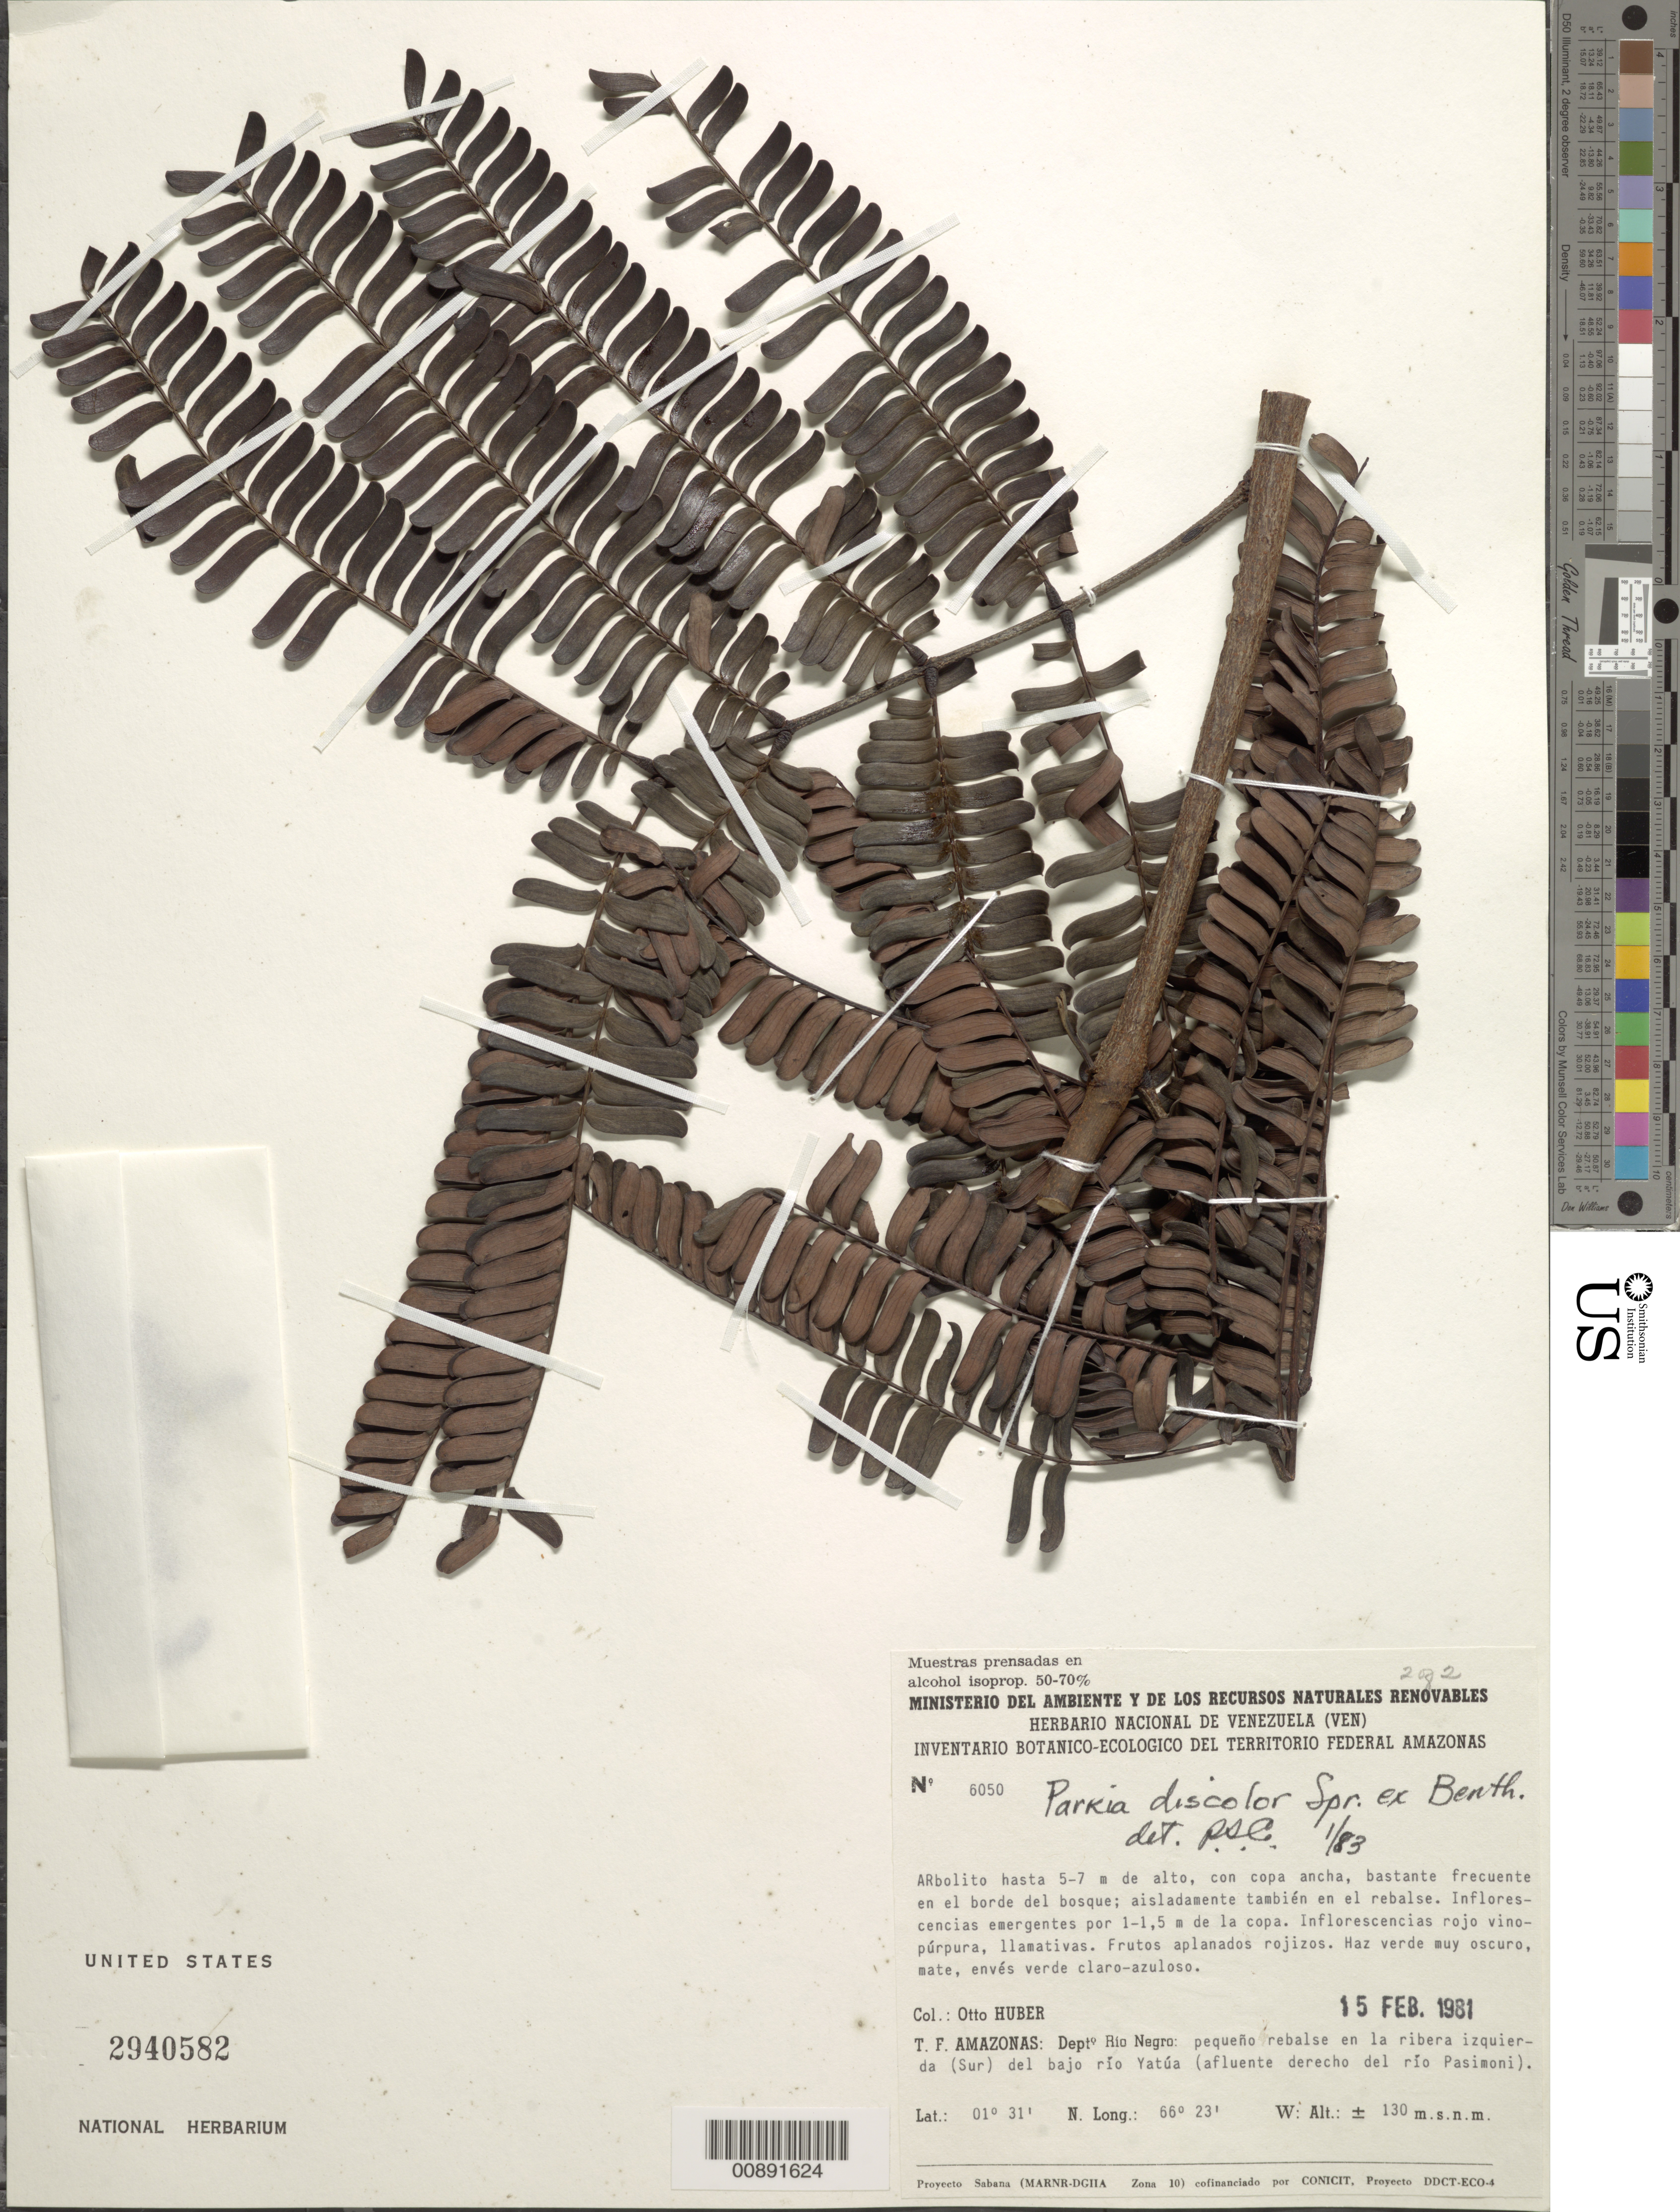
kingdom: Plantae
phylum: Tracheophyta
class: Magnoliopsida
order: Fabales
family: Fabaceae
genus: Parkia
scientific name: Parkia discolor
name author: Spruce ex Benth.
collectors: O. Huber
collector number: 6050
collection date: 1981-02-15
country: Venezuela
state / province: Amazonas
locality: T.F. Amazonas: Dept. Rio Negro: pequeno rebalse enla ribera izquierda (Sur) del bajo rio Yatua (afluente derecho del rio Pasimoni)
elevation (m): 130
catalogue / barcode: US 2940582